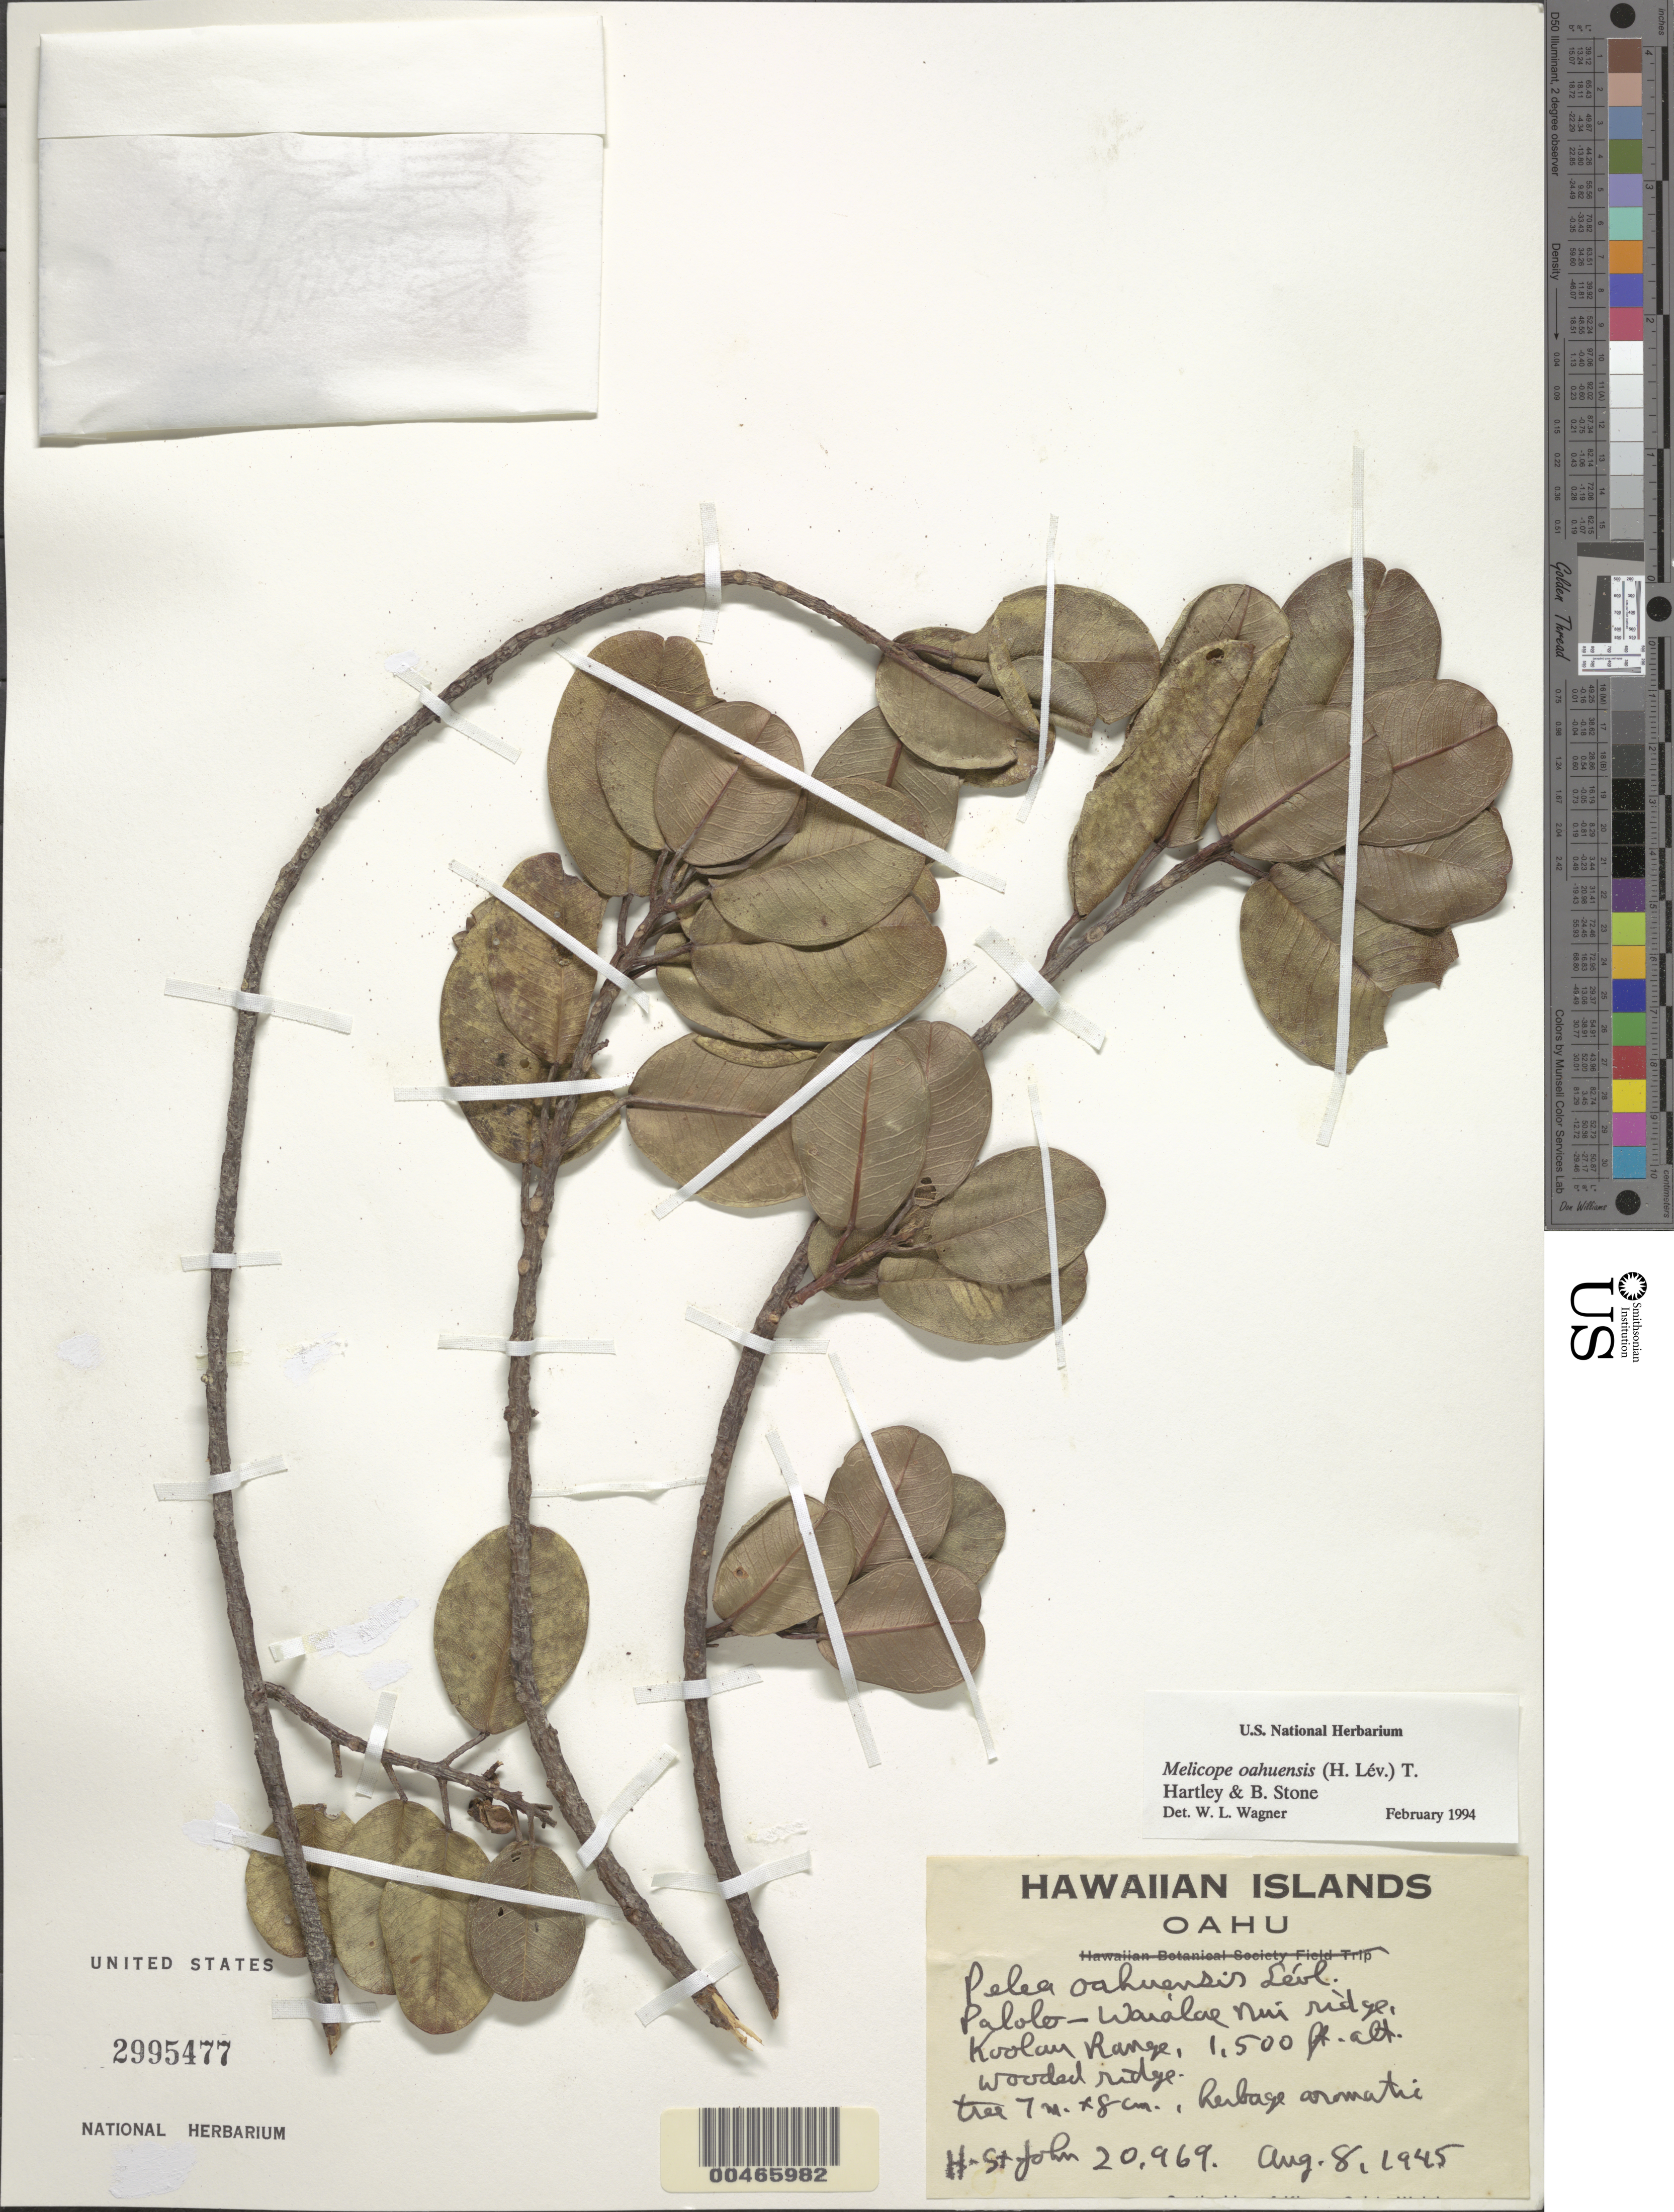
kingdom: Plantae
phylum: Tracheophyta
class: Magnoliopsida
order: Sapindales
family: Rutaceae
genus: Melicope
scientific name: Melicope oahuensis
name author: (H. Lév.) T.G. Hartley & B.C. Stone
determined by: Wagner, W. L., (BOT), Smithsonian Institution - National Museum of Natural History (UNITED STATES)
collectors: H. St. John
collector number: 20969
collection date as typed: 8 Aug 1945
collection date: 1945-08-08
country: United States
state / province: Hawaii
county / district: Honolulu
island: Oahu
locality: Palolo-Waialae Nui ridge, Koolau Range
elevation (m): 457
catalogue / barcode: US 2995477